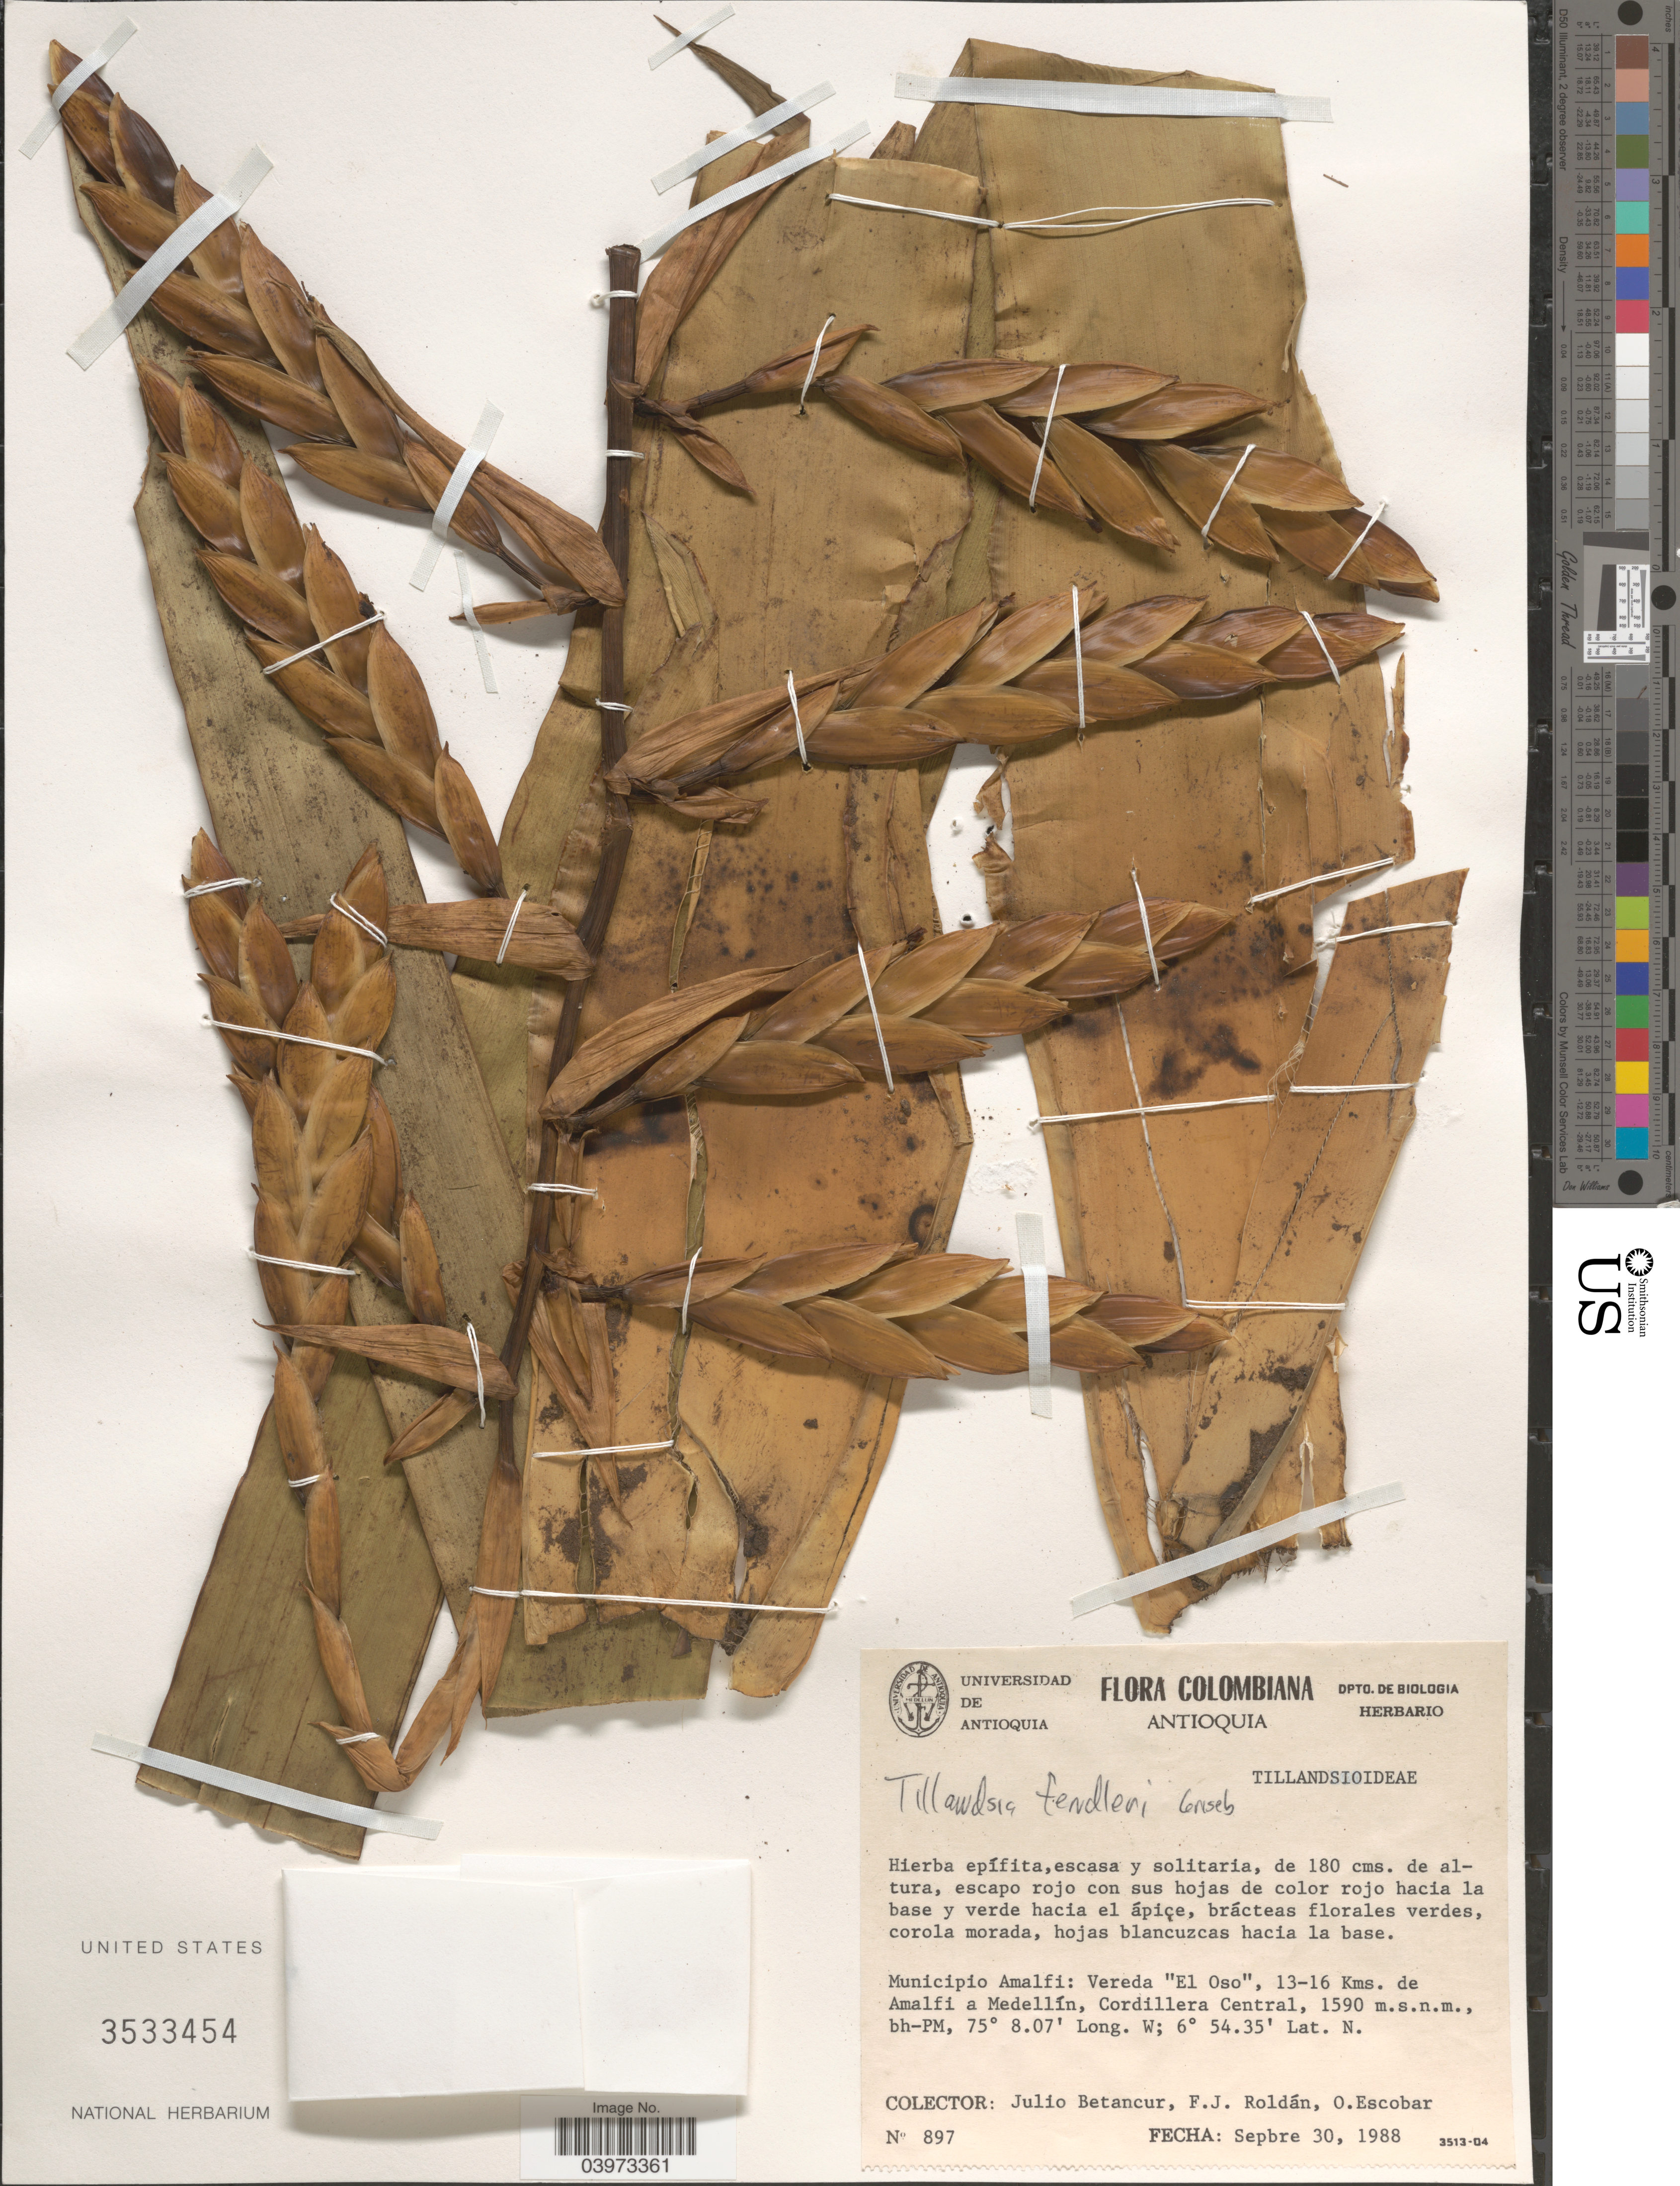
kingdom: Plantae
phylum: Tracheophyta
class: Liliopsida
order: Poales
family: Bromeliaceae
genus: Tillandsia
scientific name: Tillandsia fendleri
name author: Griseb.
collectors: J. Betancur, F. J. Roldán & O. Escobar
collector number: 897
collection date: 1988-09-30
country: Colombia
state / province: Antioquia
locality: Municipio Amalfi: Vereda "El Oso", 13-16 Kms. de Amalfi a Medellín, Cordillera Central, bh-PM.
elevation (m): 1590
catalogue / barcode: US 3533454